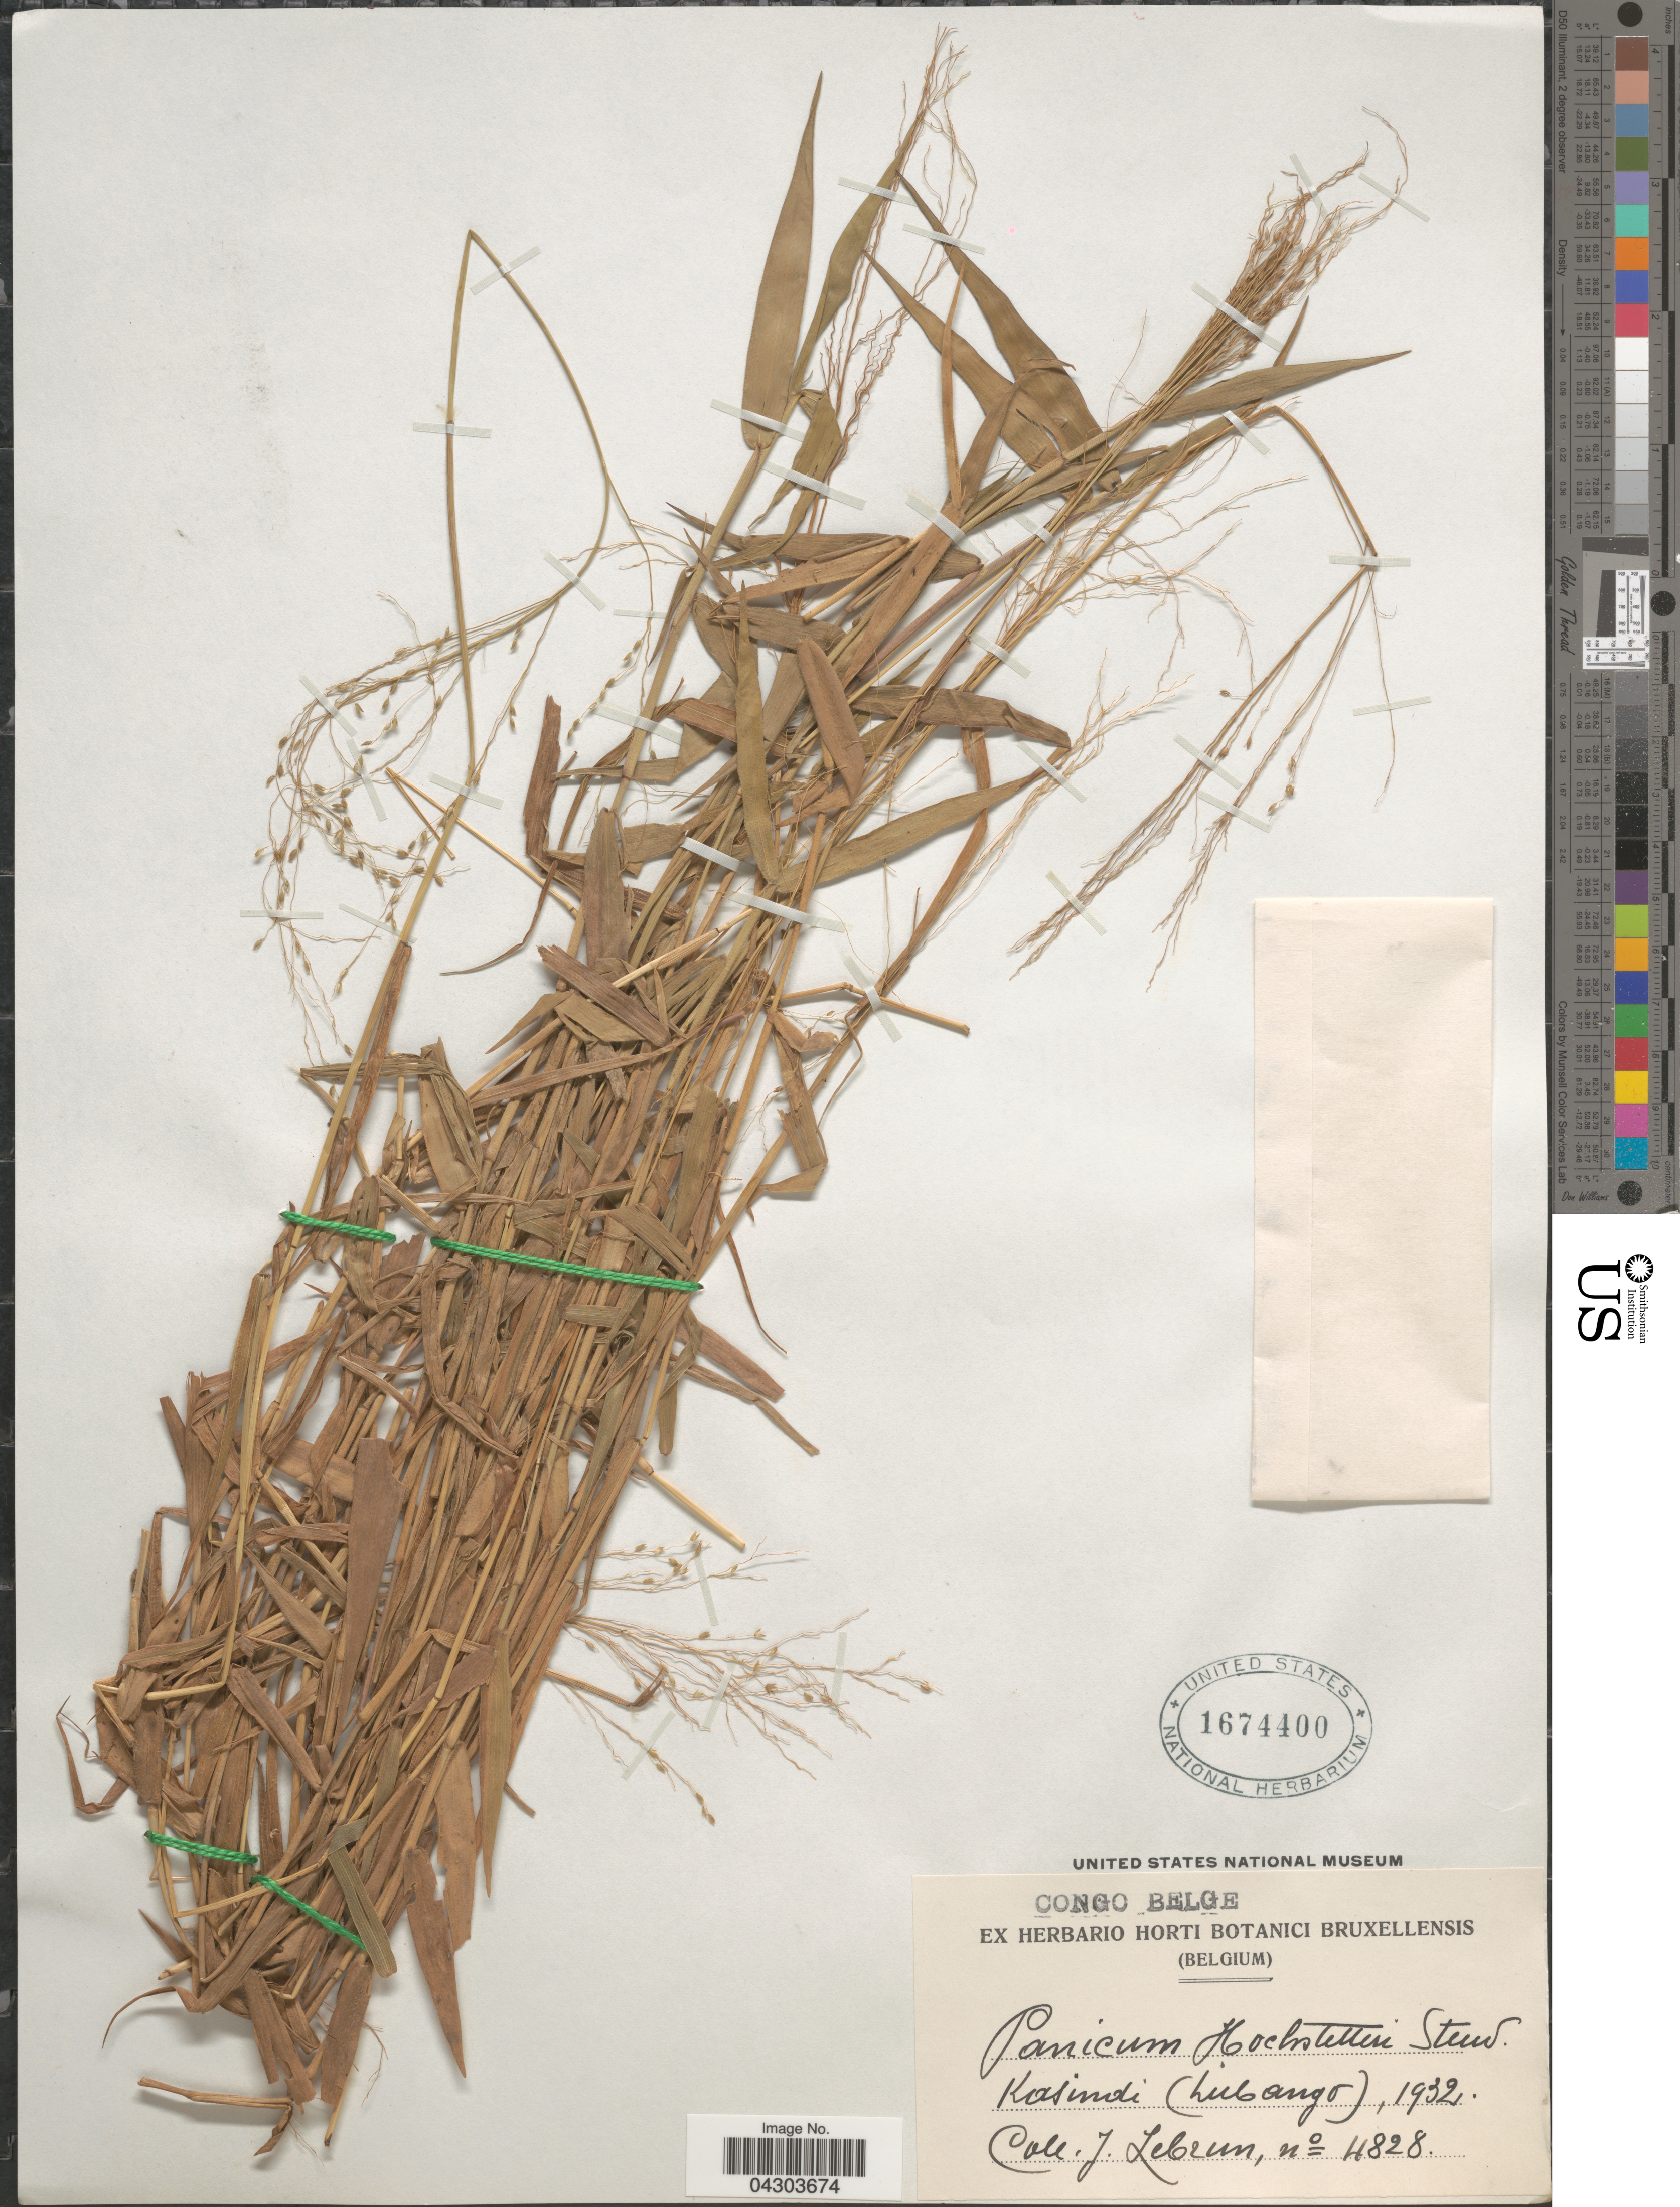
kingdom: Plantae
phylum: Tracheophyta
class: Liliopsida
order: Poales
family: Poaceae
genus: Panicum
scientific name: Panicum hochstetteri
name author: Steud.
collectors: J. A. Lebrun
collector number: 4828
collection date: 1932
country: Congo, Democratic Republic of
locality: Kasindi (Lubango). Congo Belge.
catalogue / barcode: US 1674400